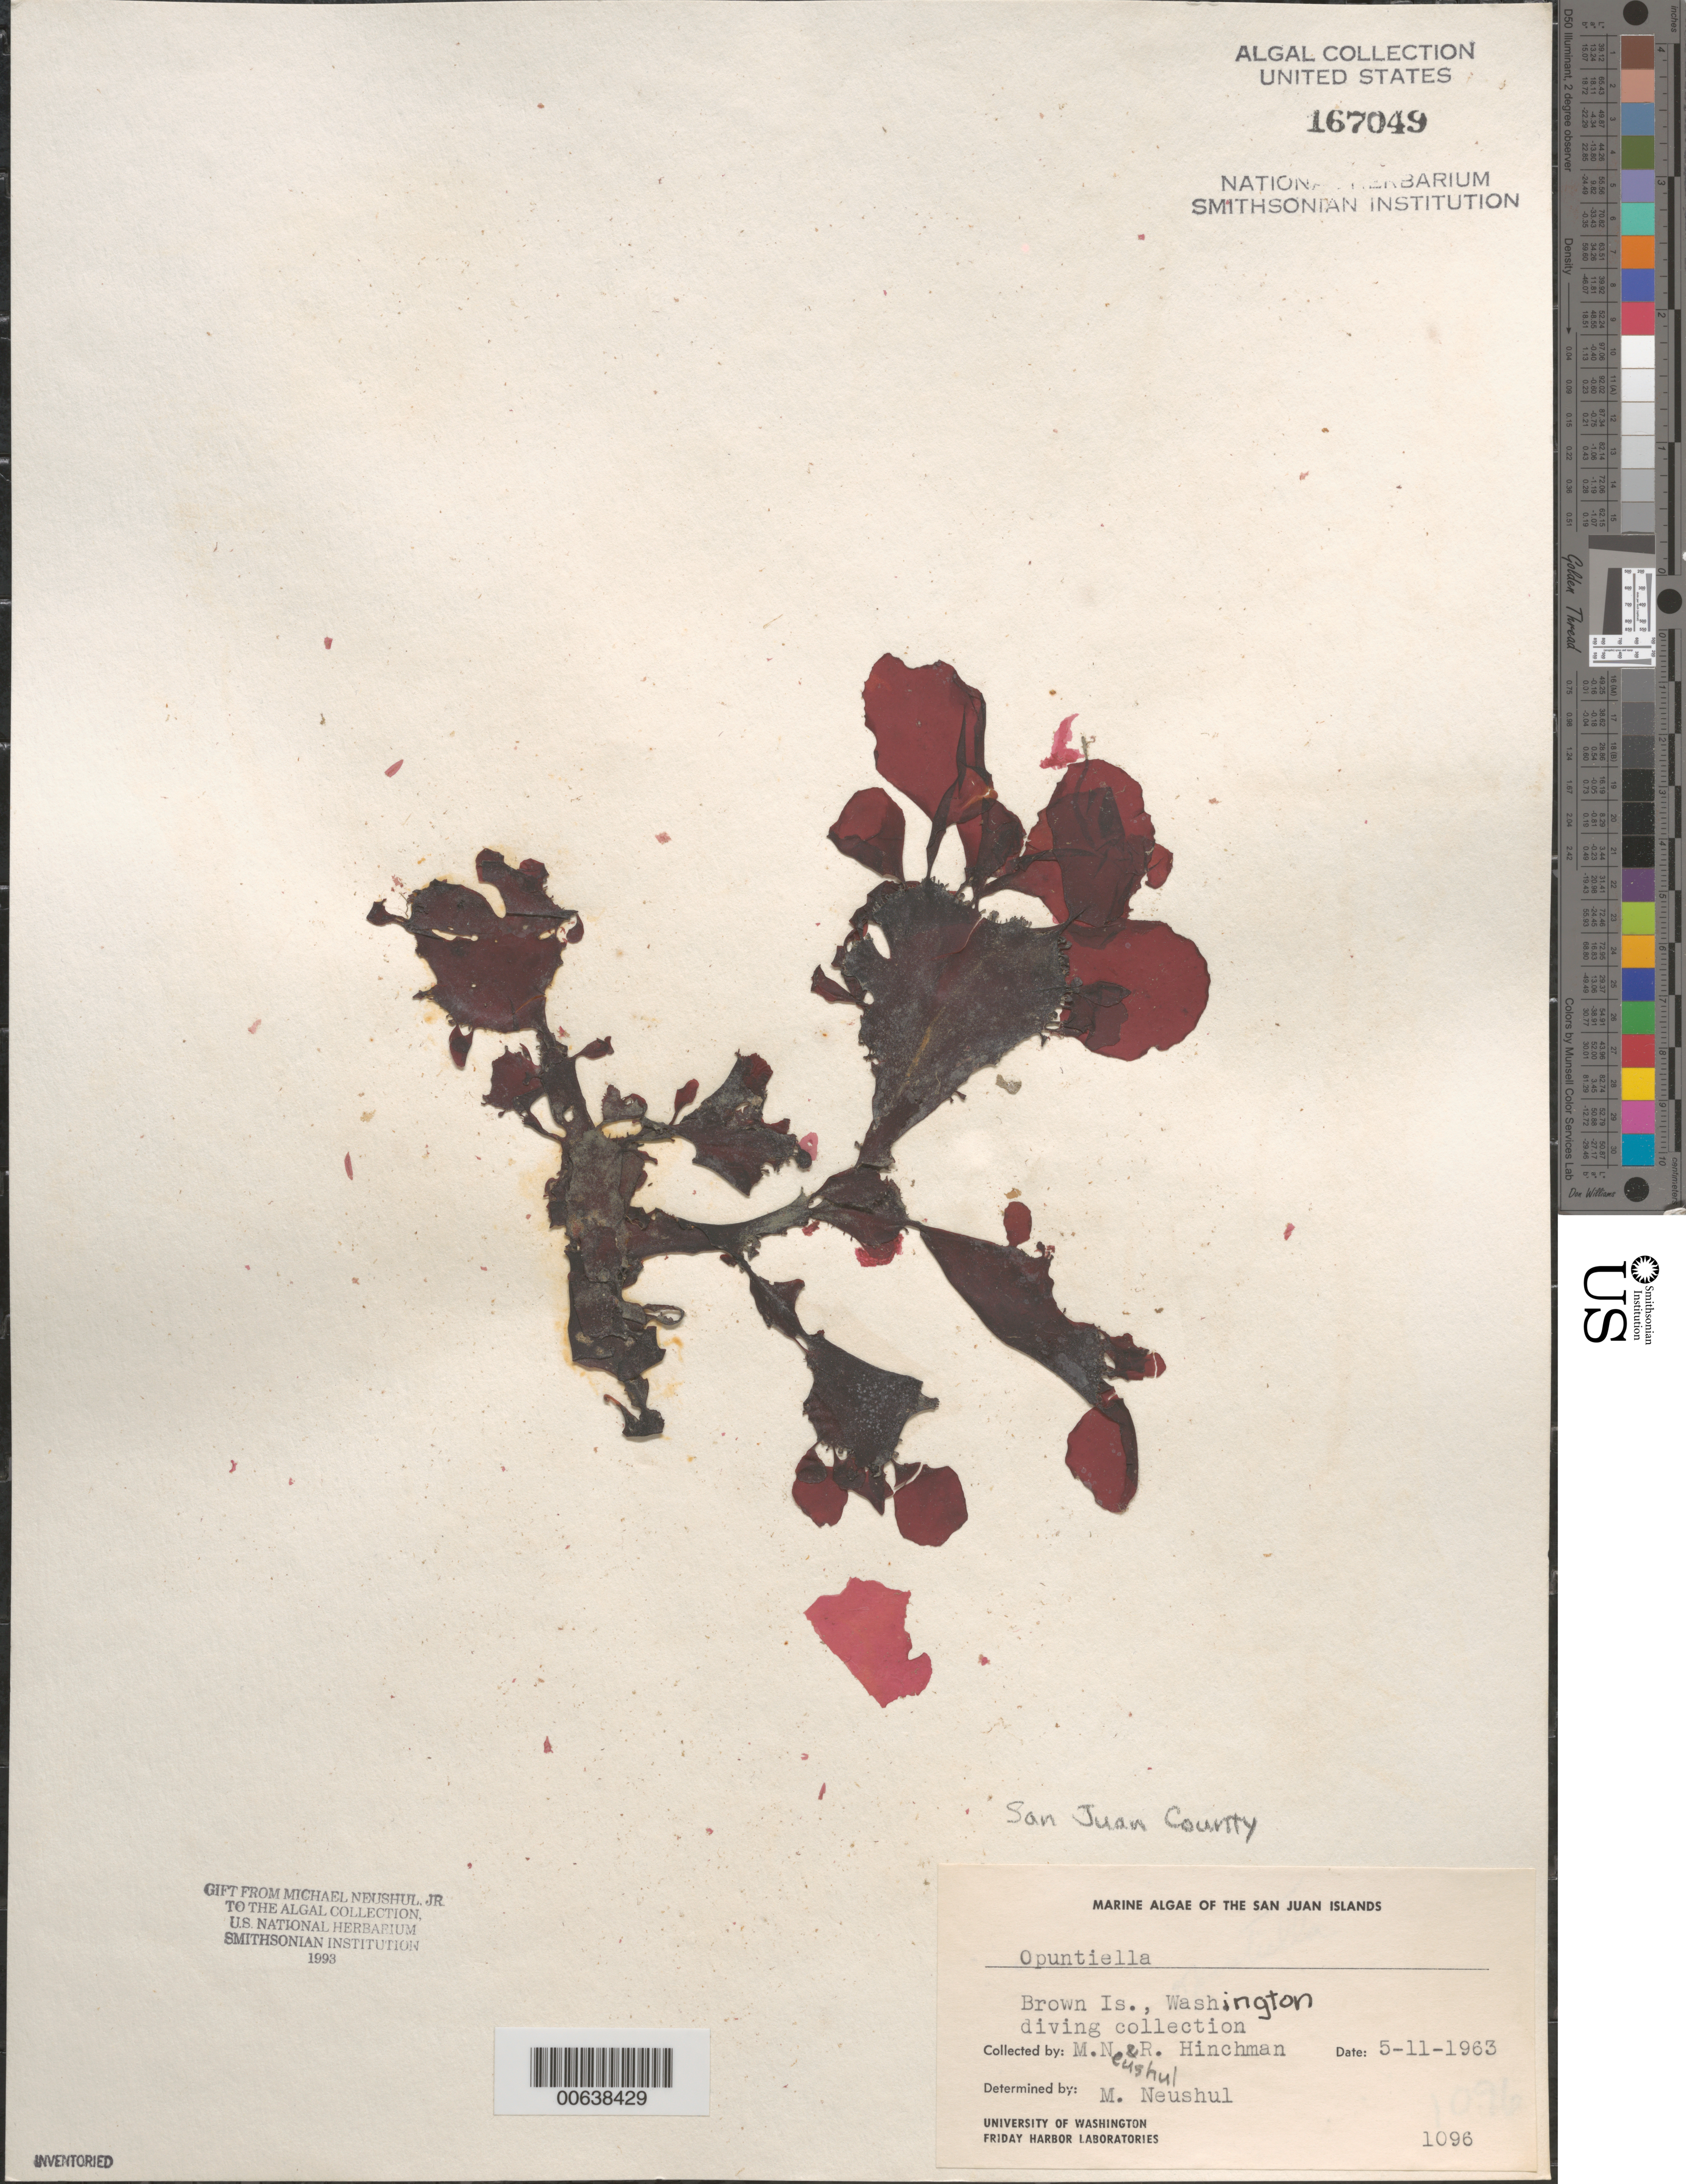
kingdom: Plantae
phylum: Rhodophyta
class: Florideophyceae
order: Gigartinales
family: Furcellariaceae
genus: Opuntiella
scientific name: Opuntiella sp.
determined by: Neushul, M.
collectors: M. Neushul & R. Hinchman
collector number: Neushul 1096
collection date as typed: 11 May 1963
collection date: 1963-05-11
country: United States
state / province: Washington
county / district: San Juan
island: Brown Island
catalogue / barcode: US 167049